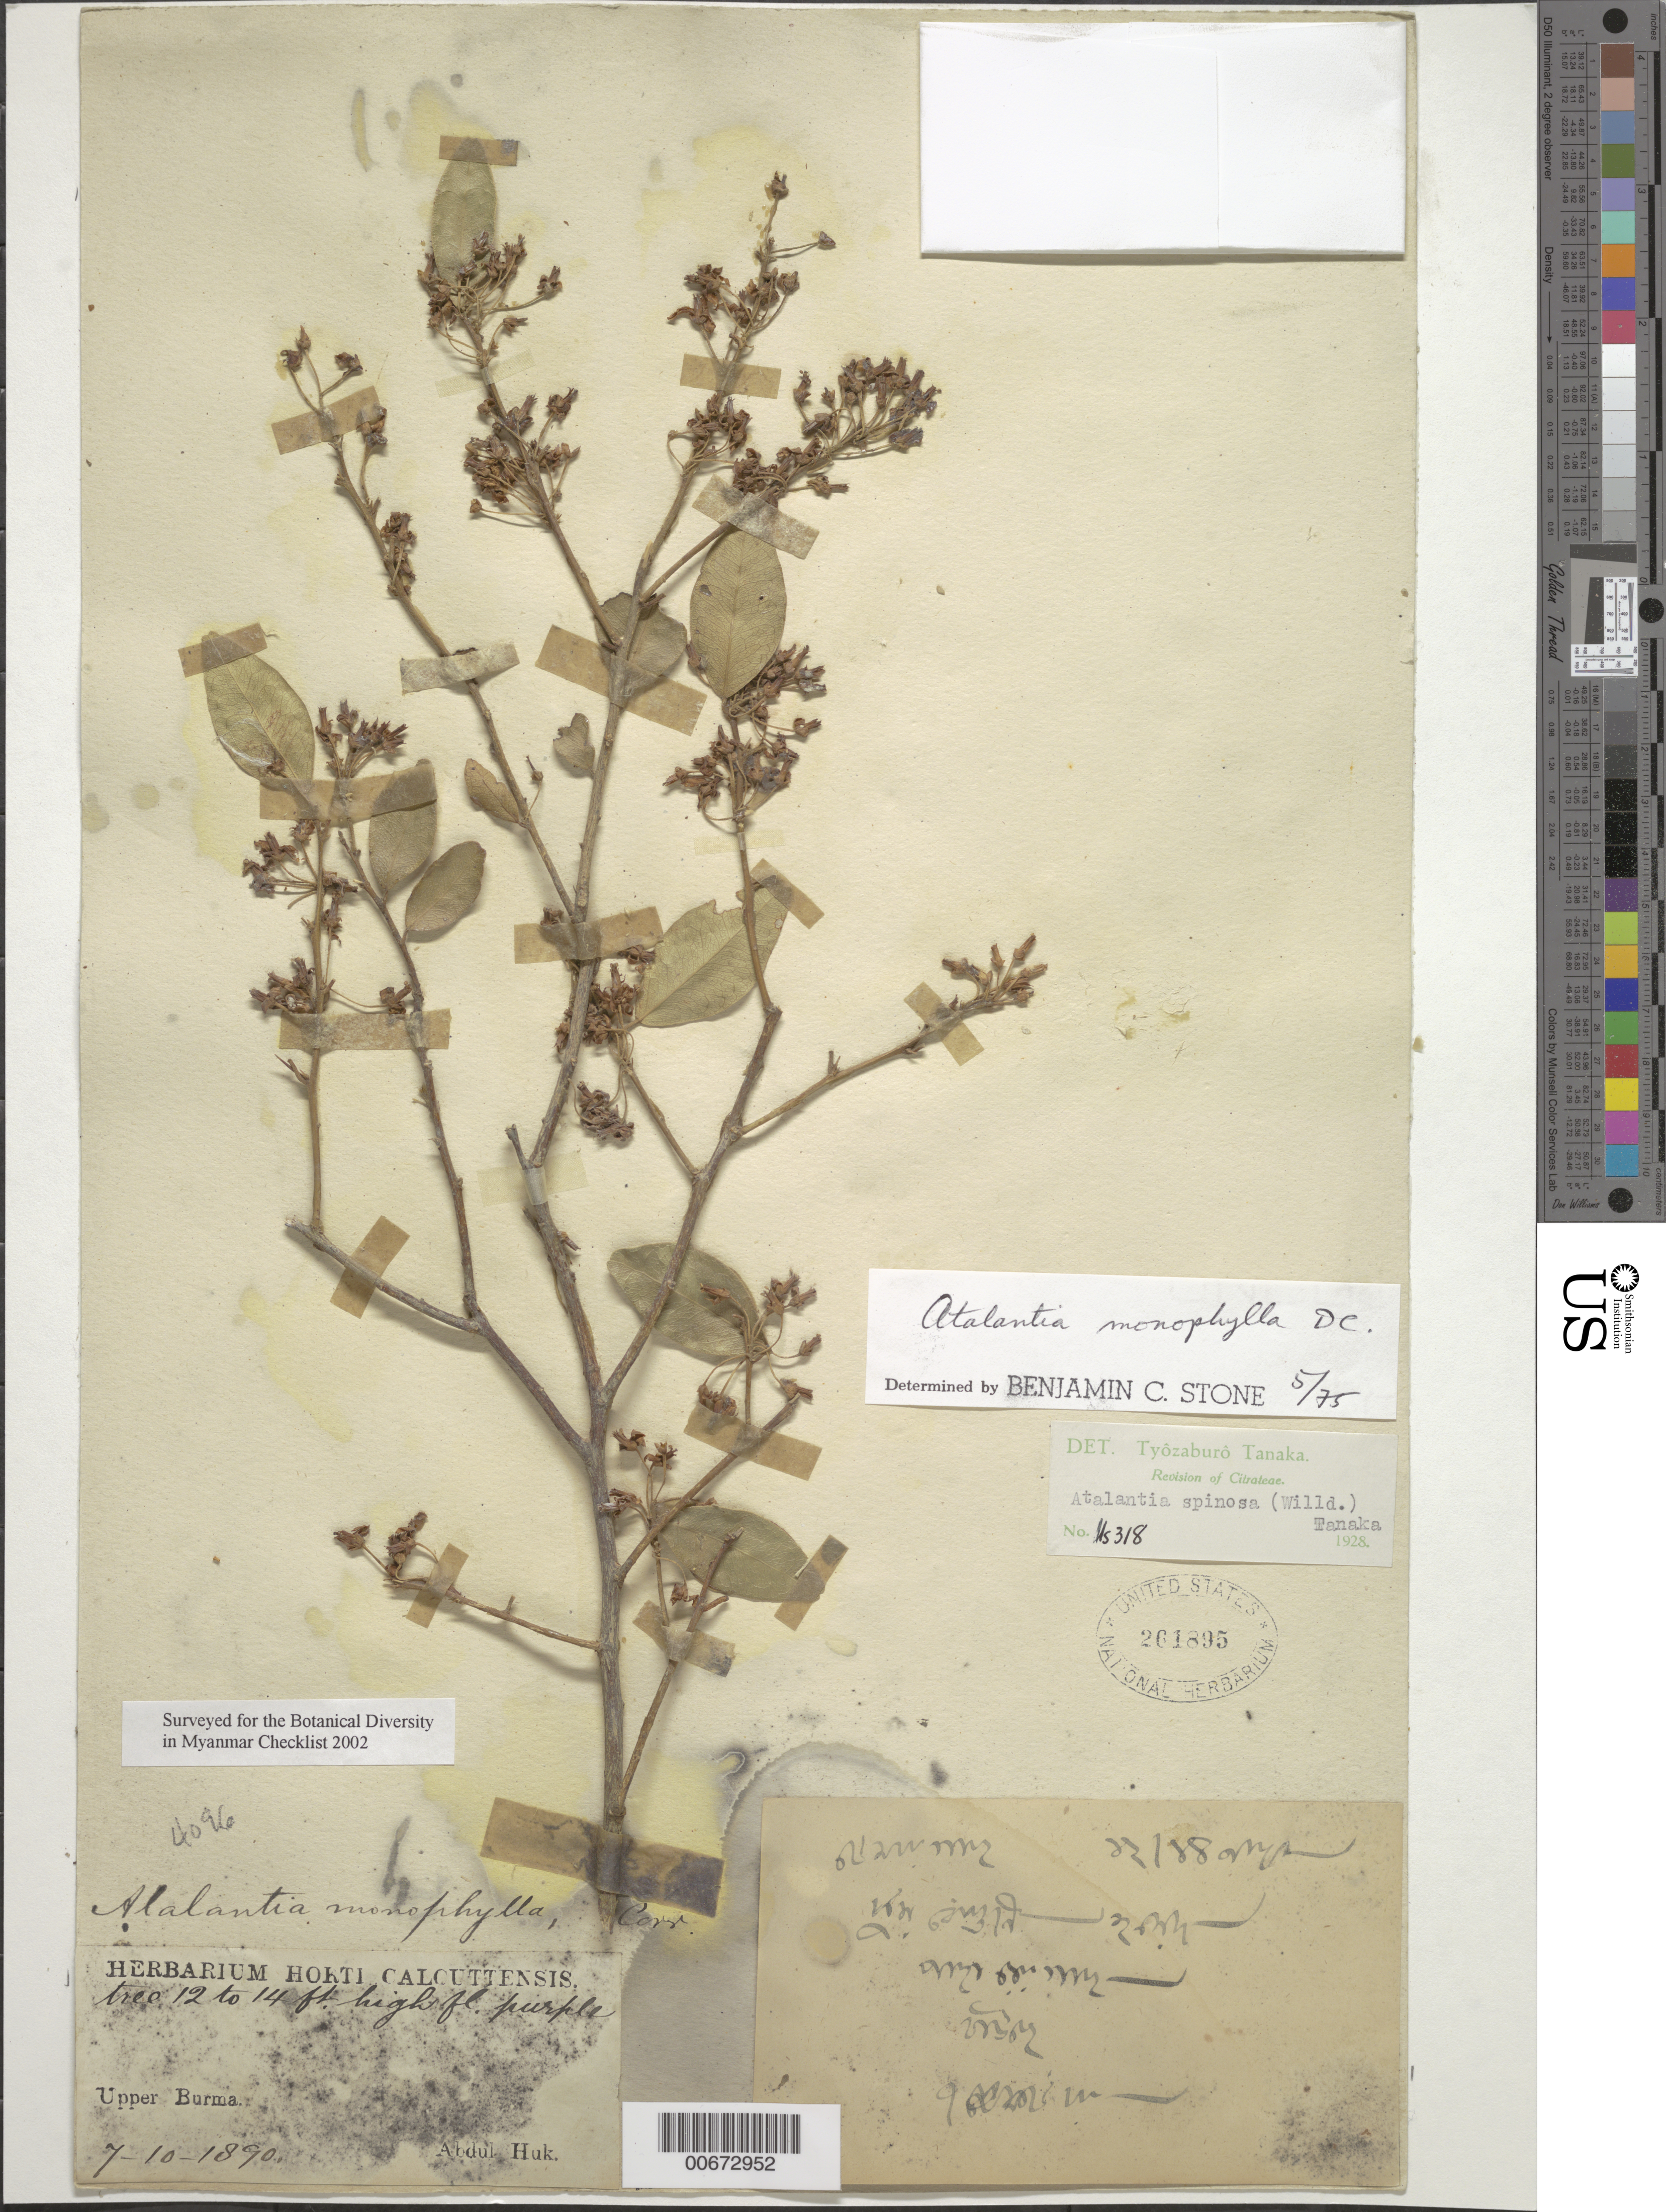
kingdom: Plantae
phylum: Tracheophyta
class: Magnoliopsida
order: Sapindales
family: Rutaceae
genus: Atalantia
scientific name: Atalantia monophylla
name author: (L.) DC.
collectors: A. Huk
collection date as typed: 07 Oct 1890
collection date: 1890-10-07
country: Myanmar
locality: Upper Burma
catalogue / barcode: US 261895